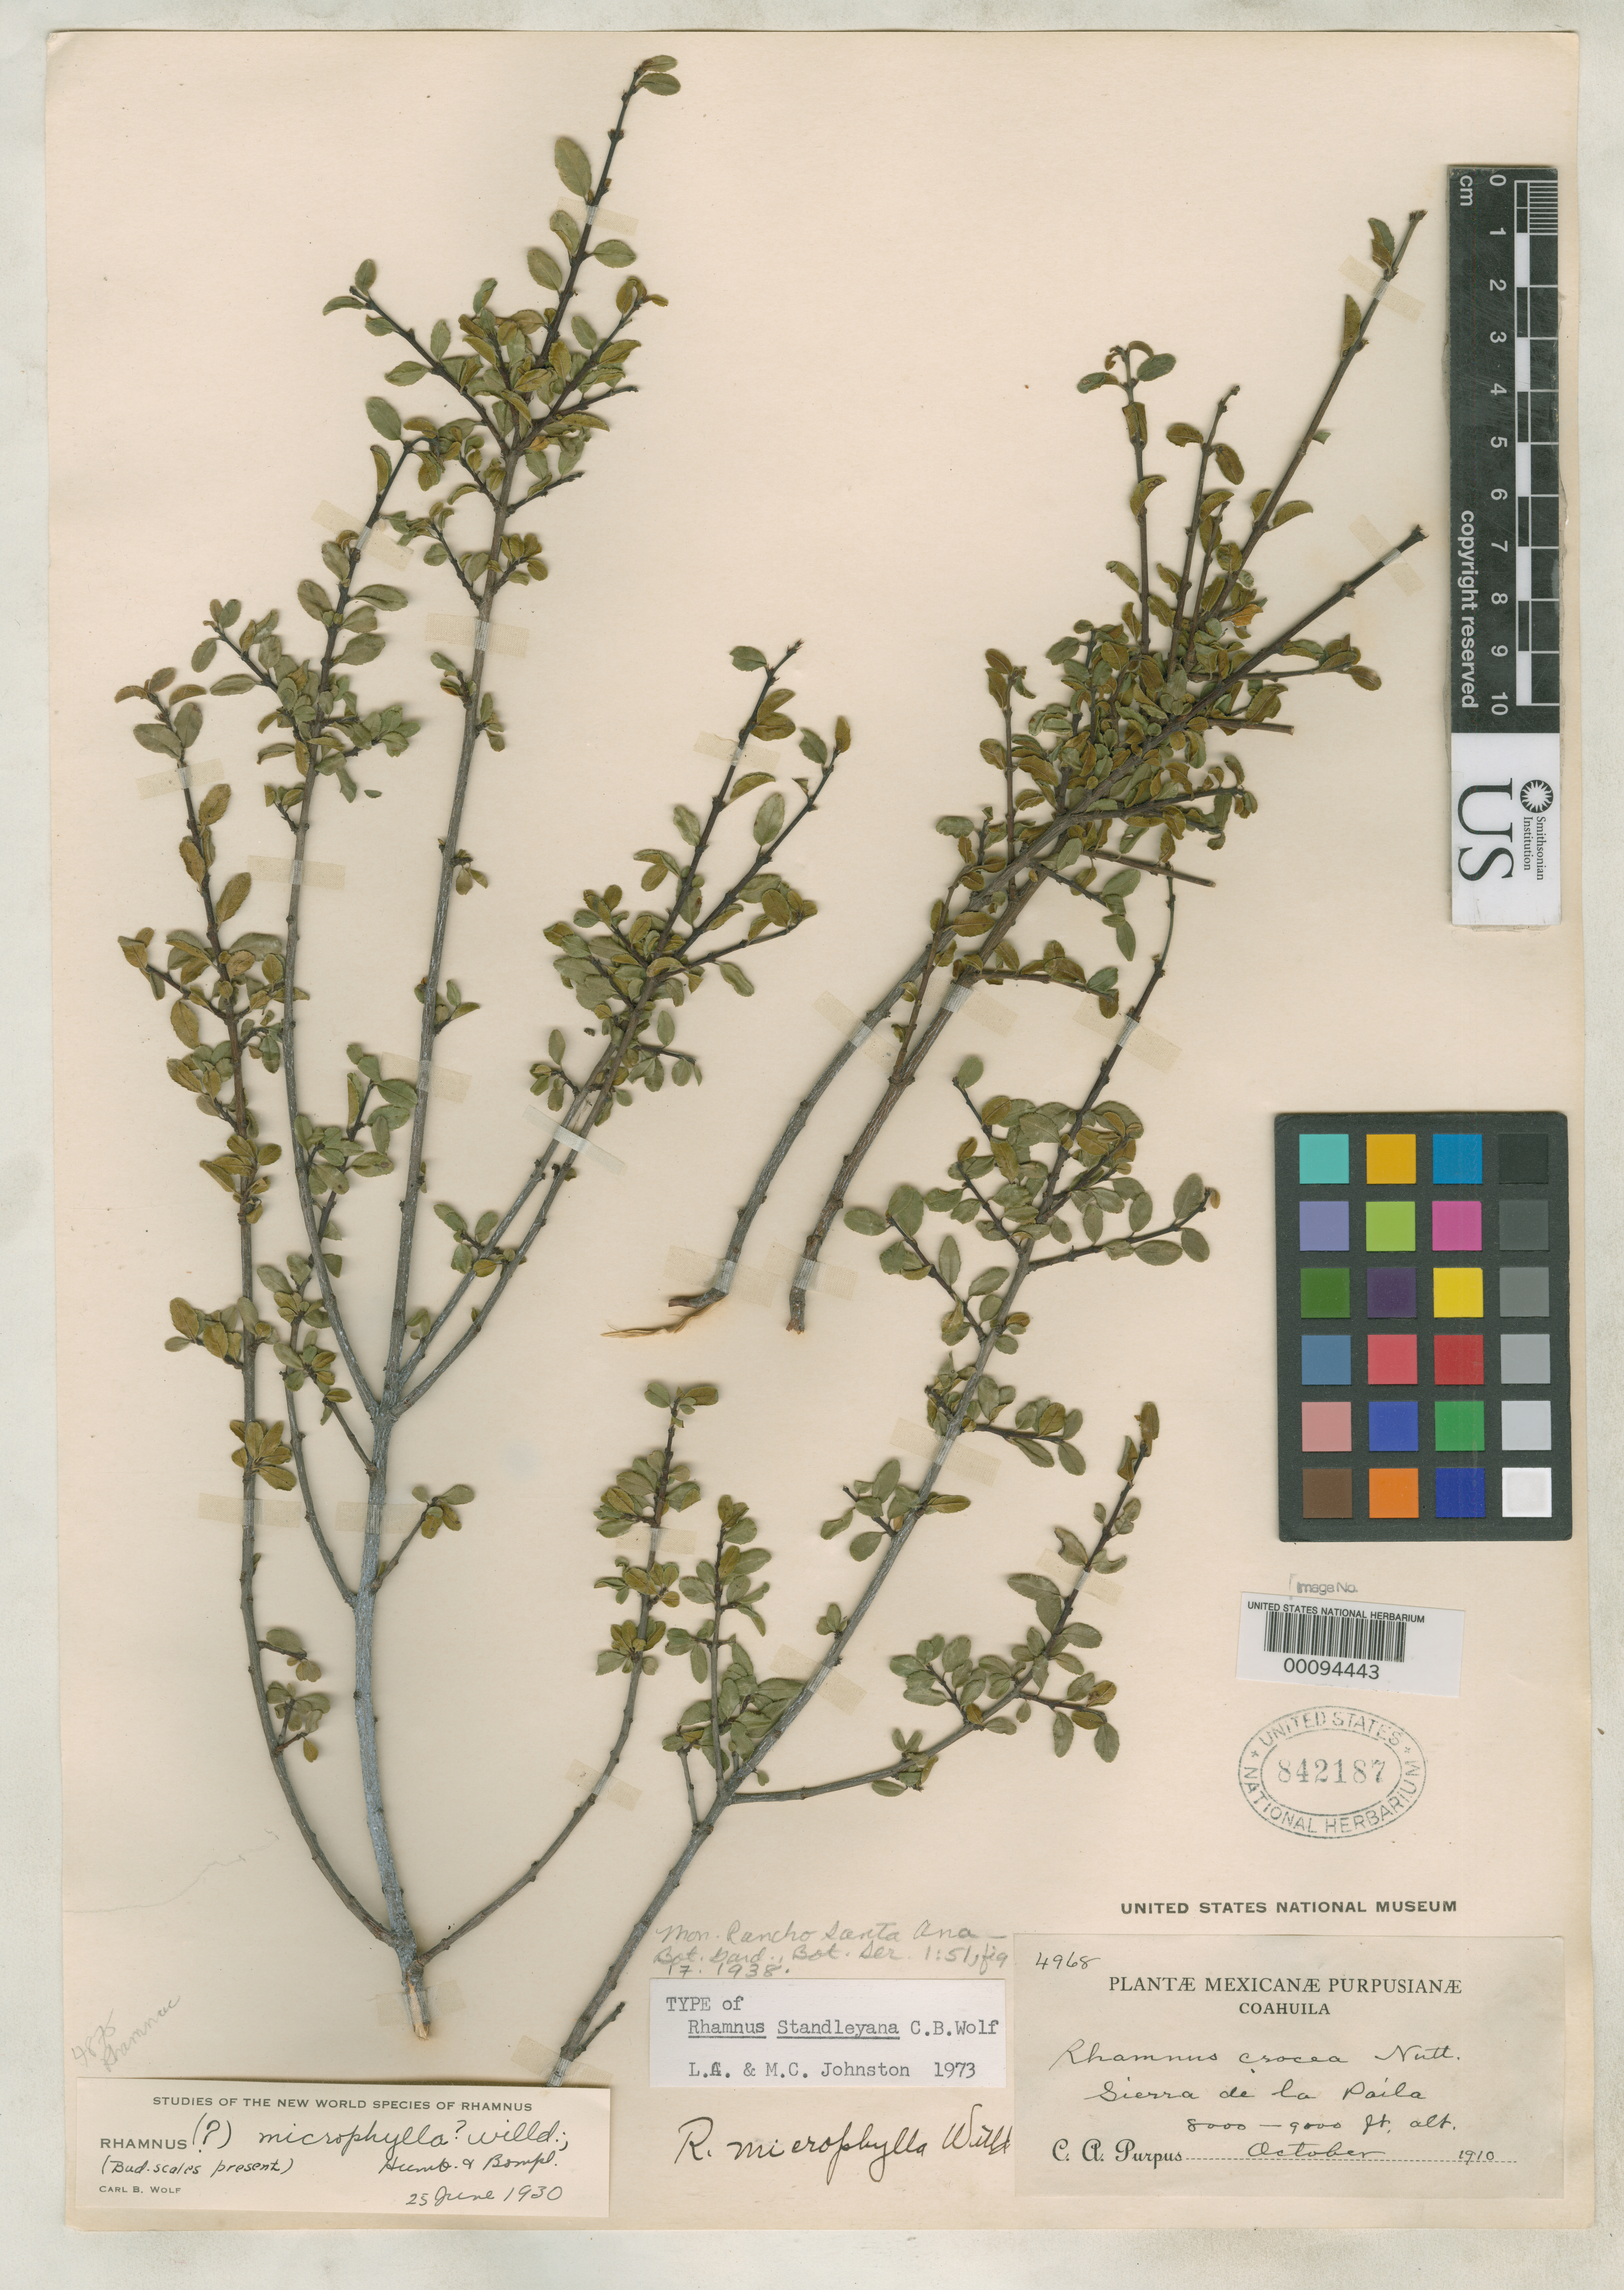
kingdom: Plantae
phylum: Tracheophyta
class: Magnoliopsida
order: Rosales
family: Rhamnaceae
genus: Rhamnus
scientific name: Rhamnus standleyana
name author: C.B. Wolf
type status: Type Collection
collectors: C. A. Purpus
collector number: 4968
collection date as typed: Oct 1910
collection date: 1910-10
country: Mexico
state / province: Coahuila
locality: Sierra de La Paila.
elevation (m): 2438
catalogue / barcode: US 842187